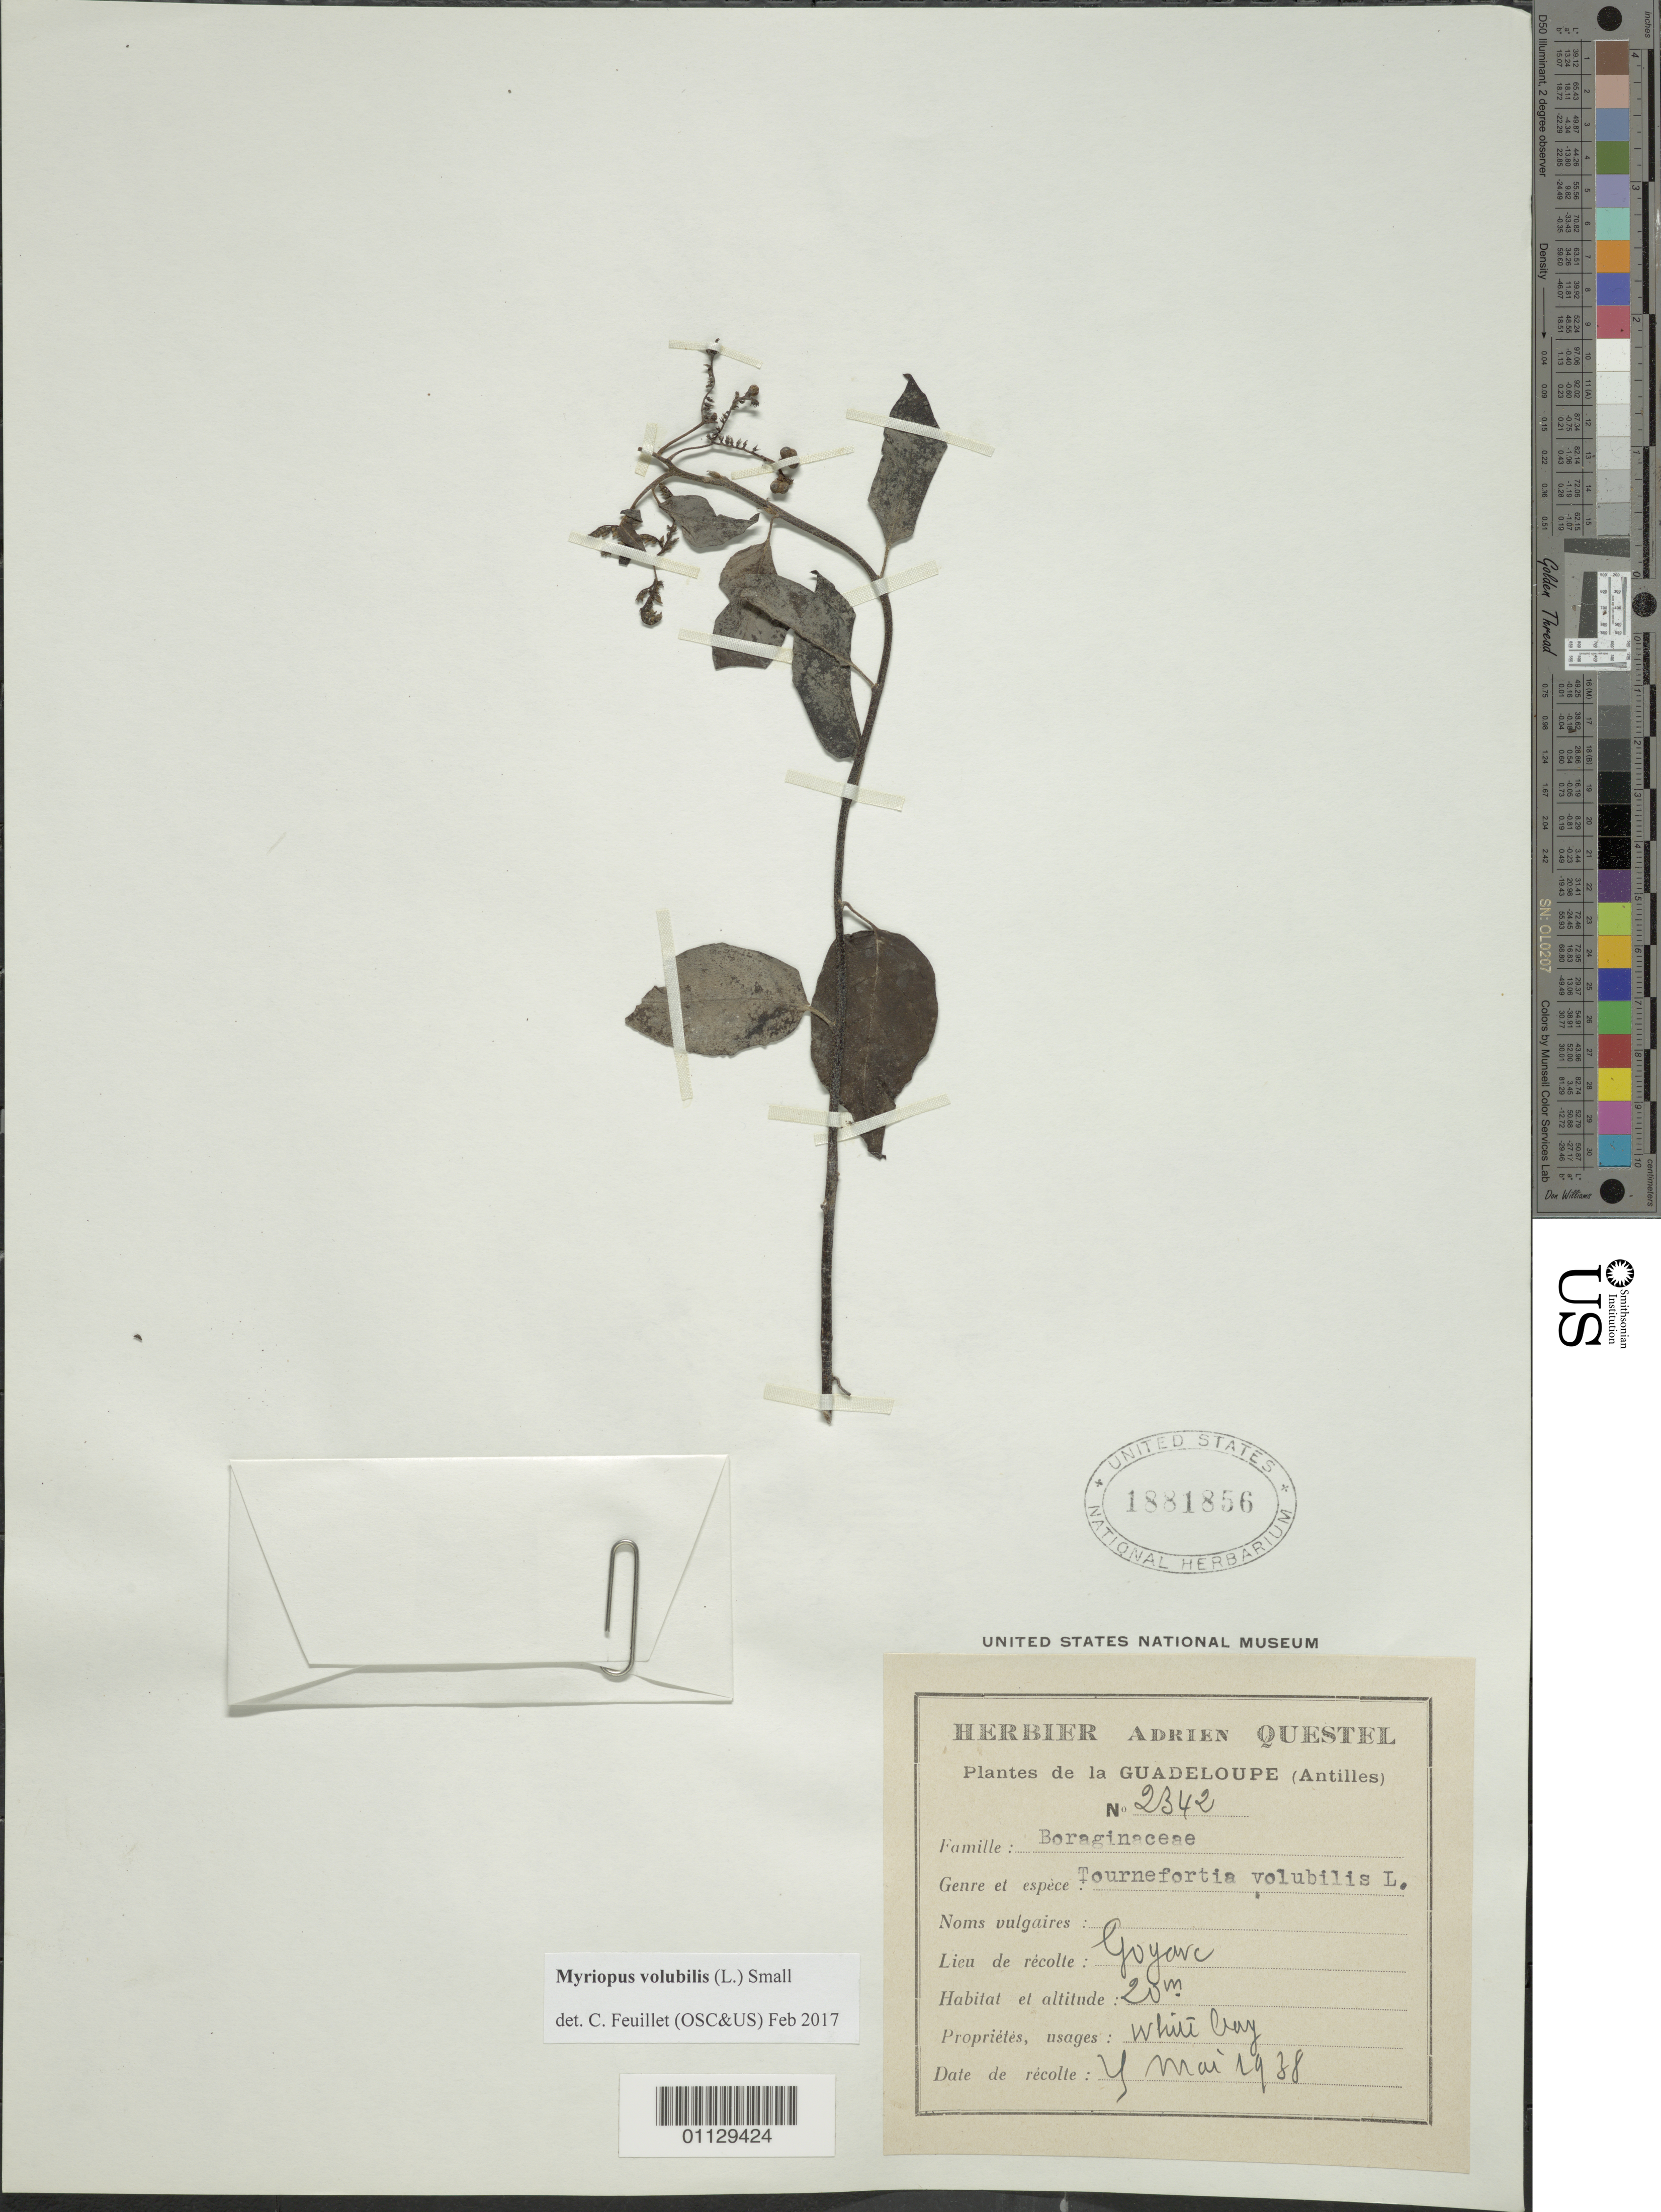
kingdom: Plantae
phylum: Tracheophyta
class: Magnoliopsida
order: Boraginales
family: Heliotropiaceae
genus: Myriopus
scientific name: Myriopus volubilis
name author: (L.) Small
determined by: Feuillet, C.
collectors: A. Questel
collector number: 2342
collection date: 1938-05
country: Guadeloupe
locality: Goyarc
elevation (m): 20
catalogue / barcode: US 1881856